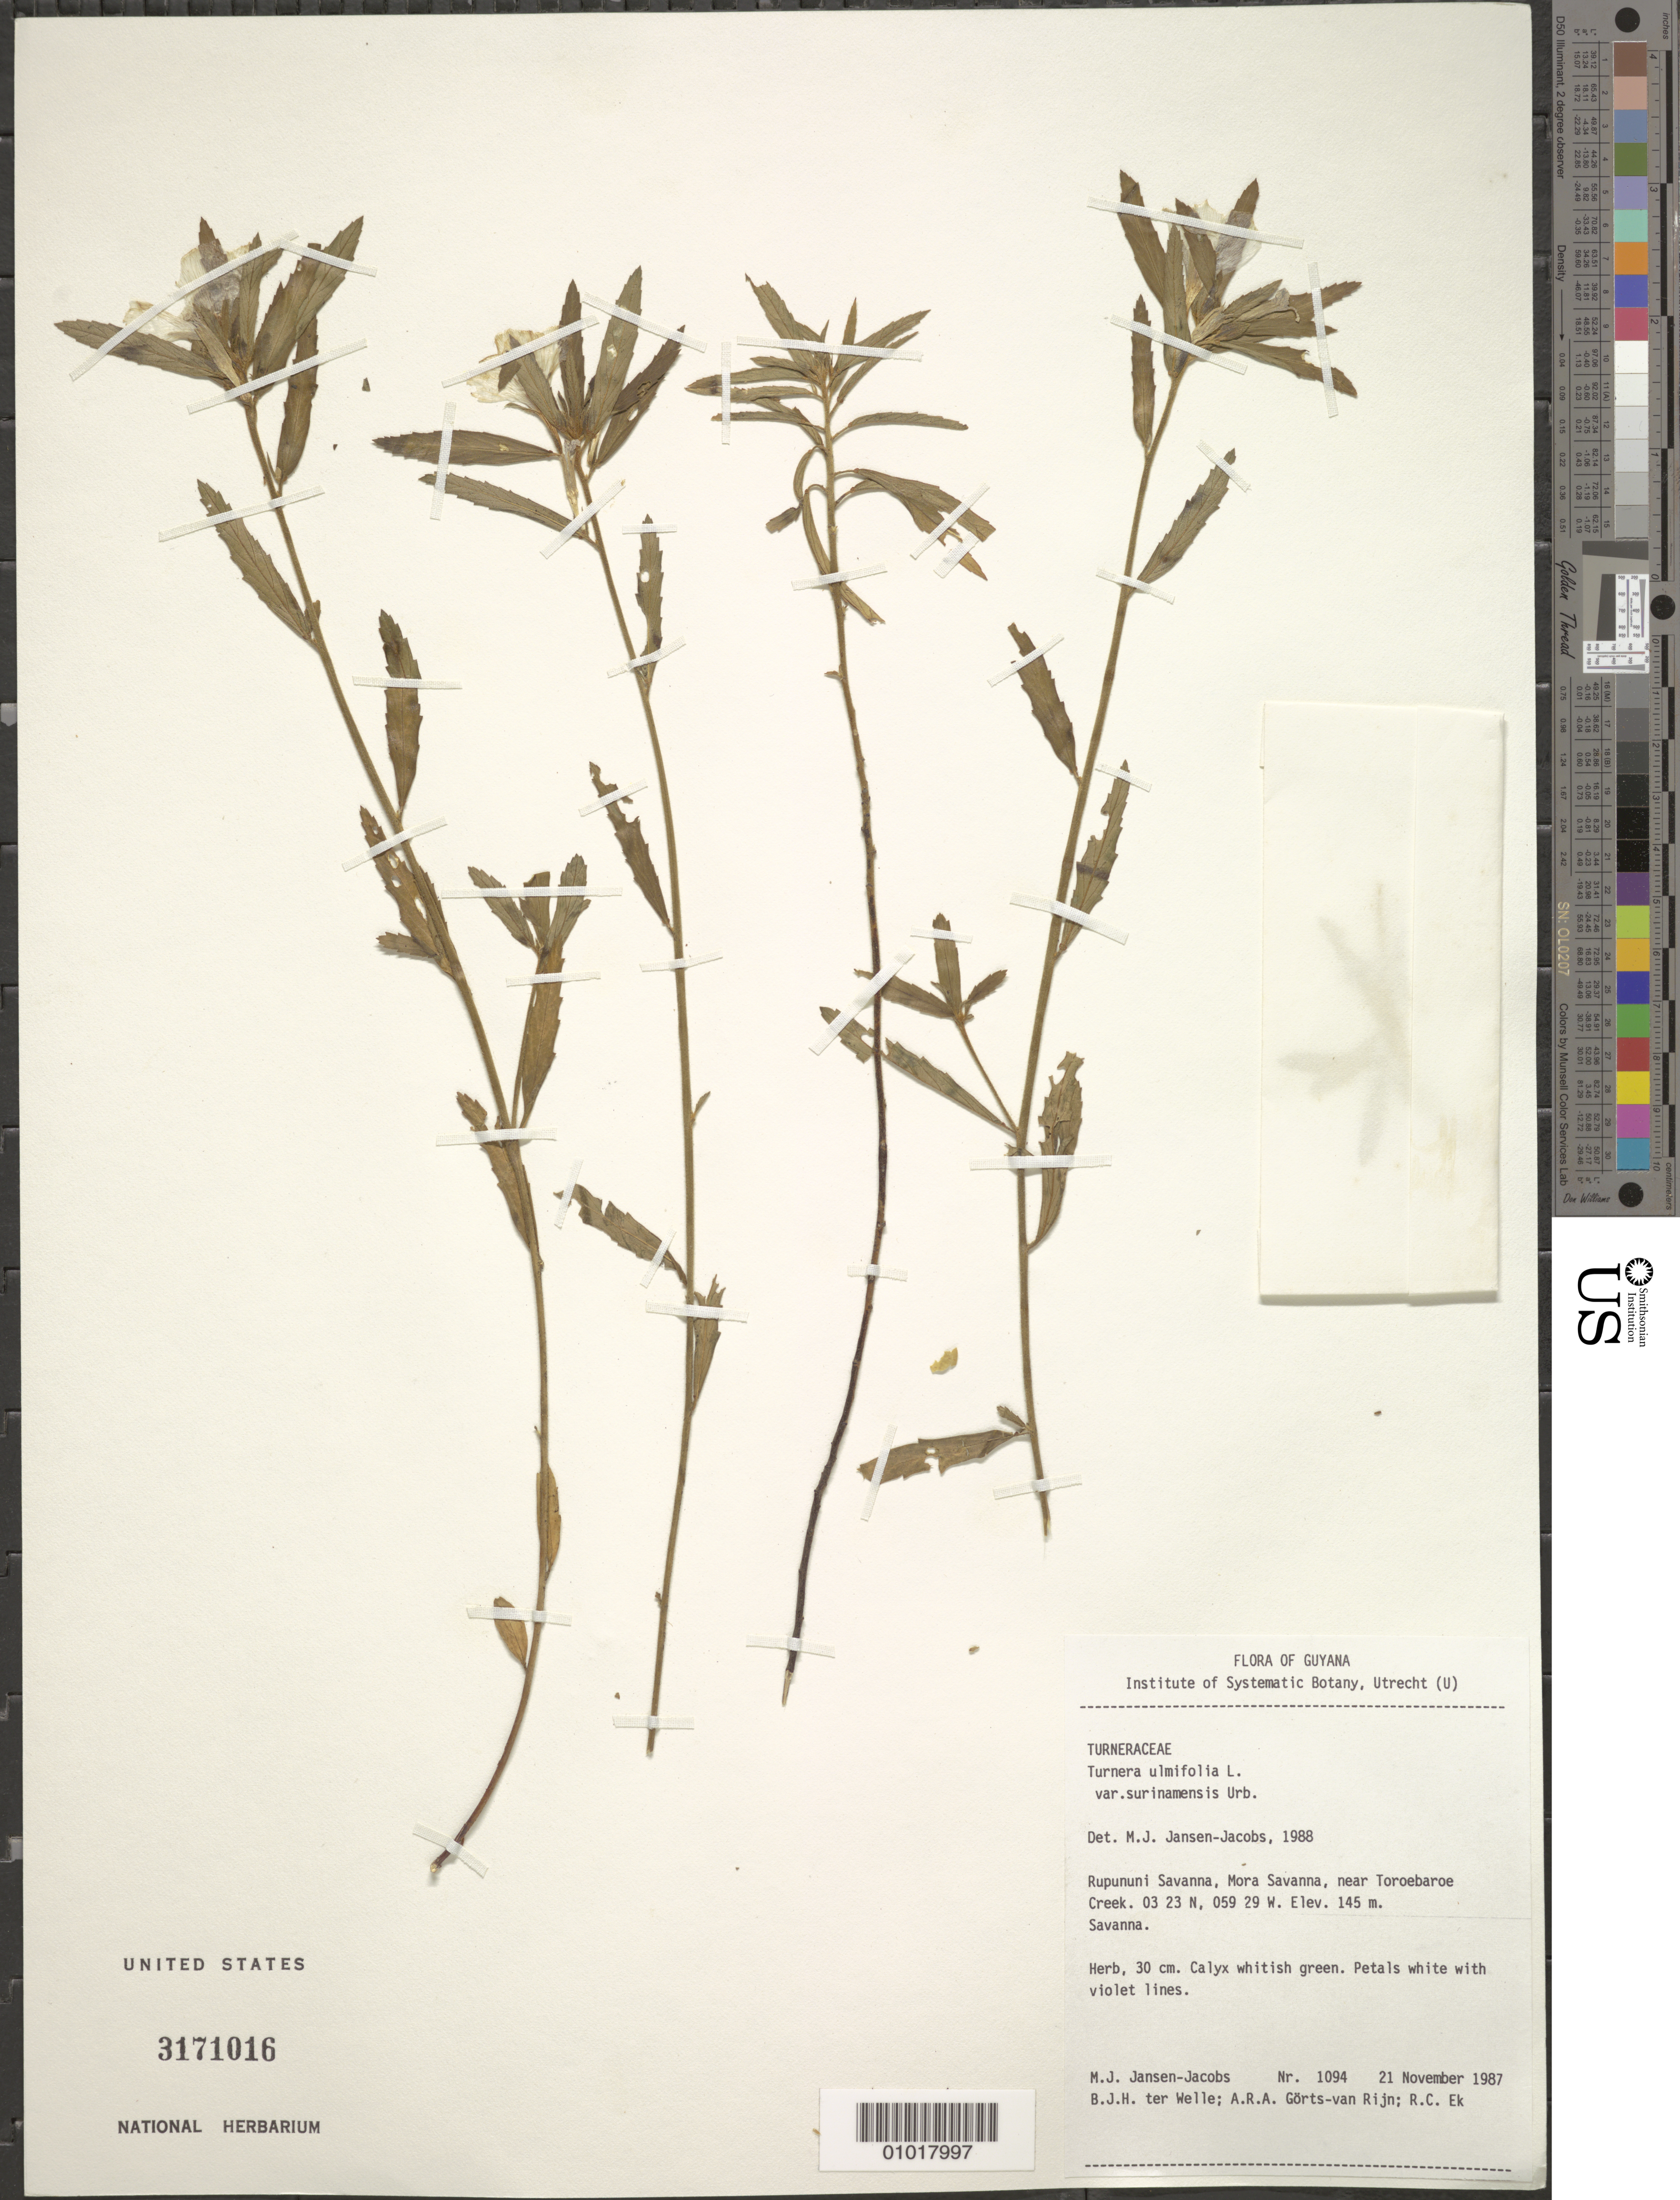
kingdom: Plantae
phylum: Tracheophyta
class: Magnoliopsida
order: Malpighiales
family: Turneraceae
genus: Turnera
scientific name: Turnera ulmifolia var. surinamensis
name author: Urb.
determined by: Jansen-Jacobs, M. J., (U), Nationaal Herbarium Nederland, Utrecht University branch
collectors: M. J. Jansen-Jacobs, B. Welle, A. .R. A. Görts-van Rijn & R. C. Ek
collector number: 1094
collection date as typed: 21-Nov-87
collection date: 1987-11-21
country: Guyana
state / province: U. Takutu-U. Essequibo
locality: Rupununi Savanna, Mora Savanna, near Toroebaroe Creek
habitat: Savanna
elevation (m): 145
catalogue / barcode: US 3171016